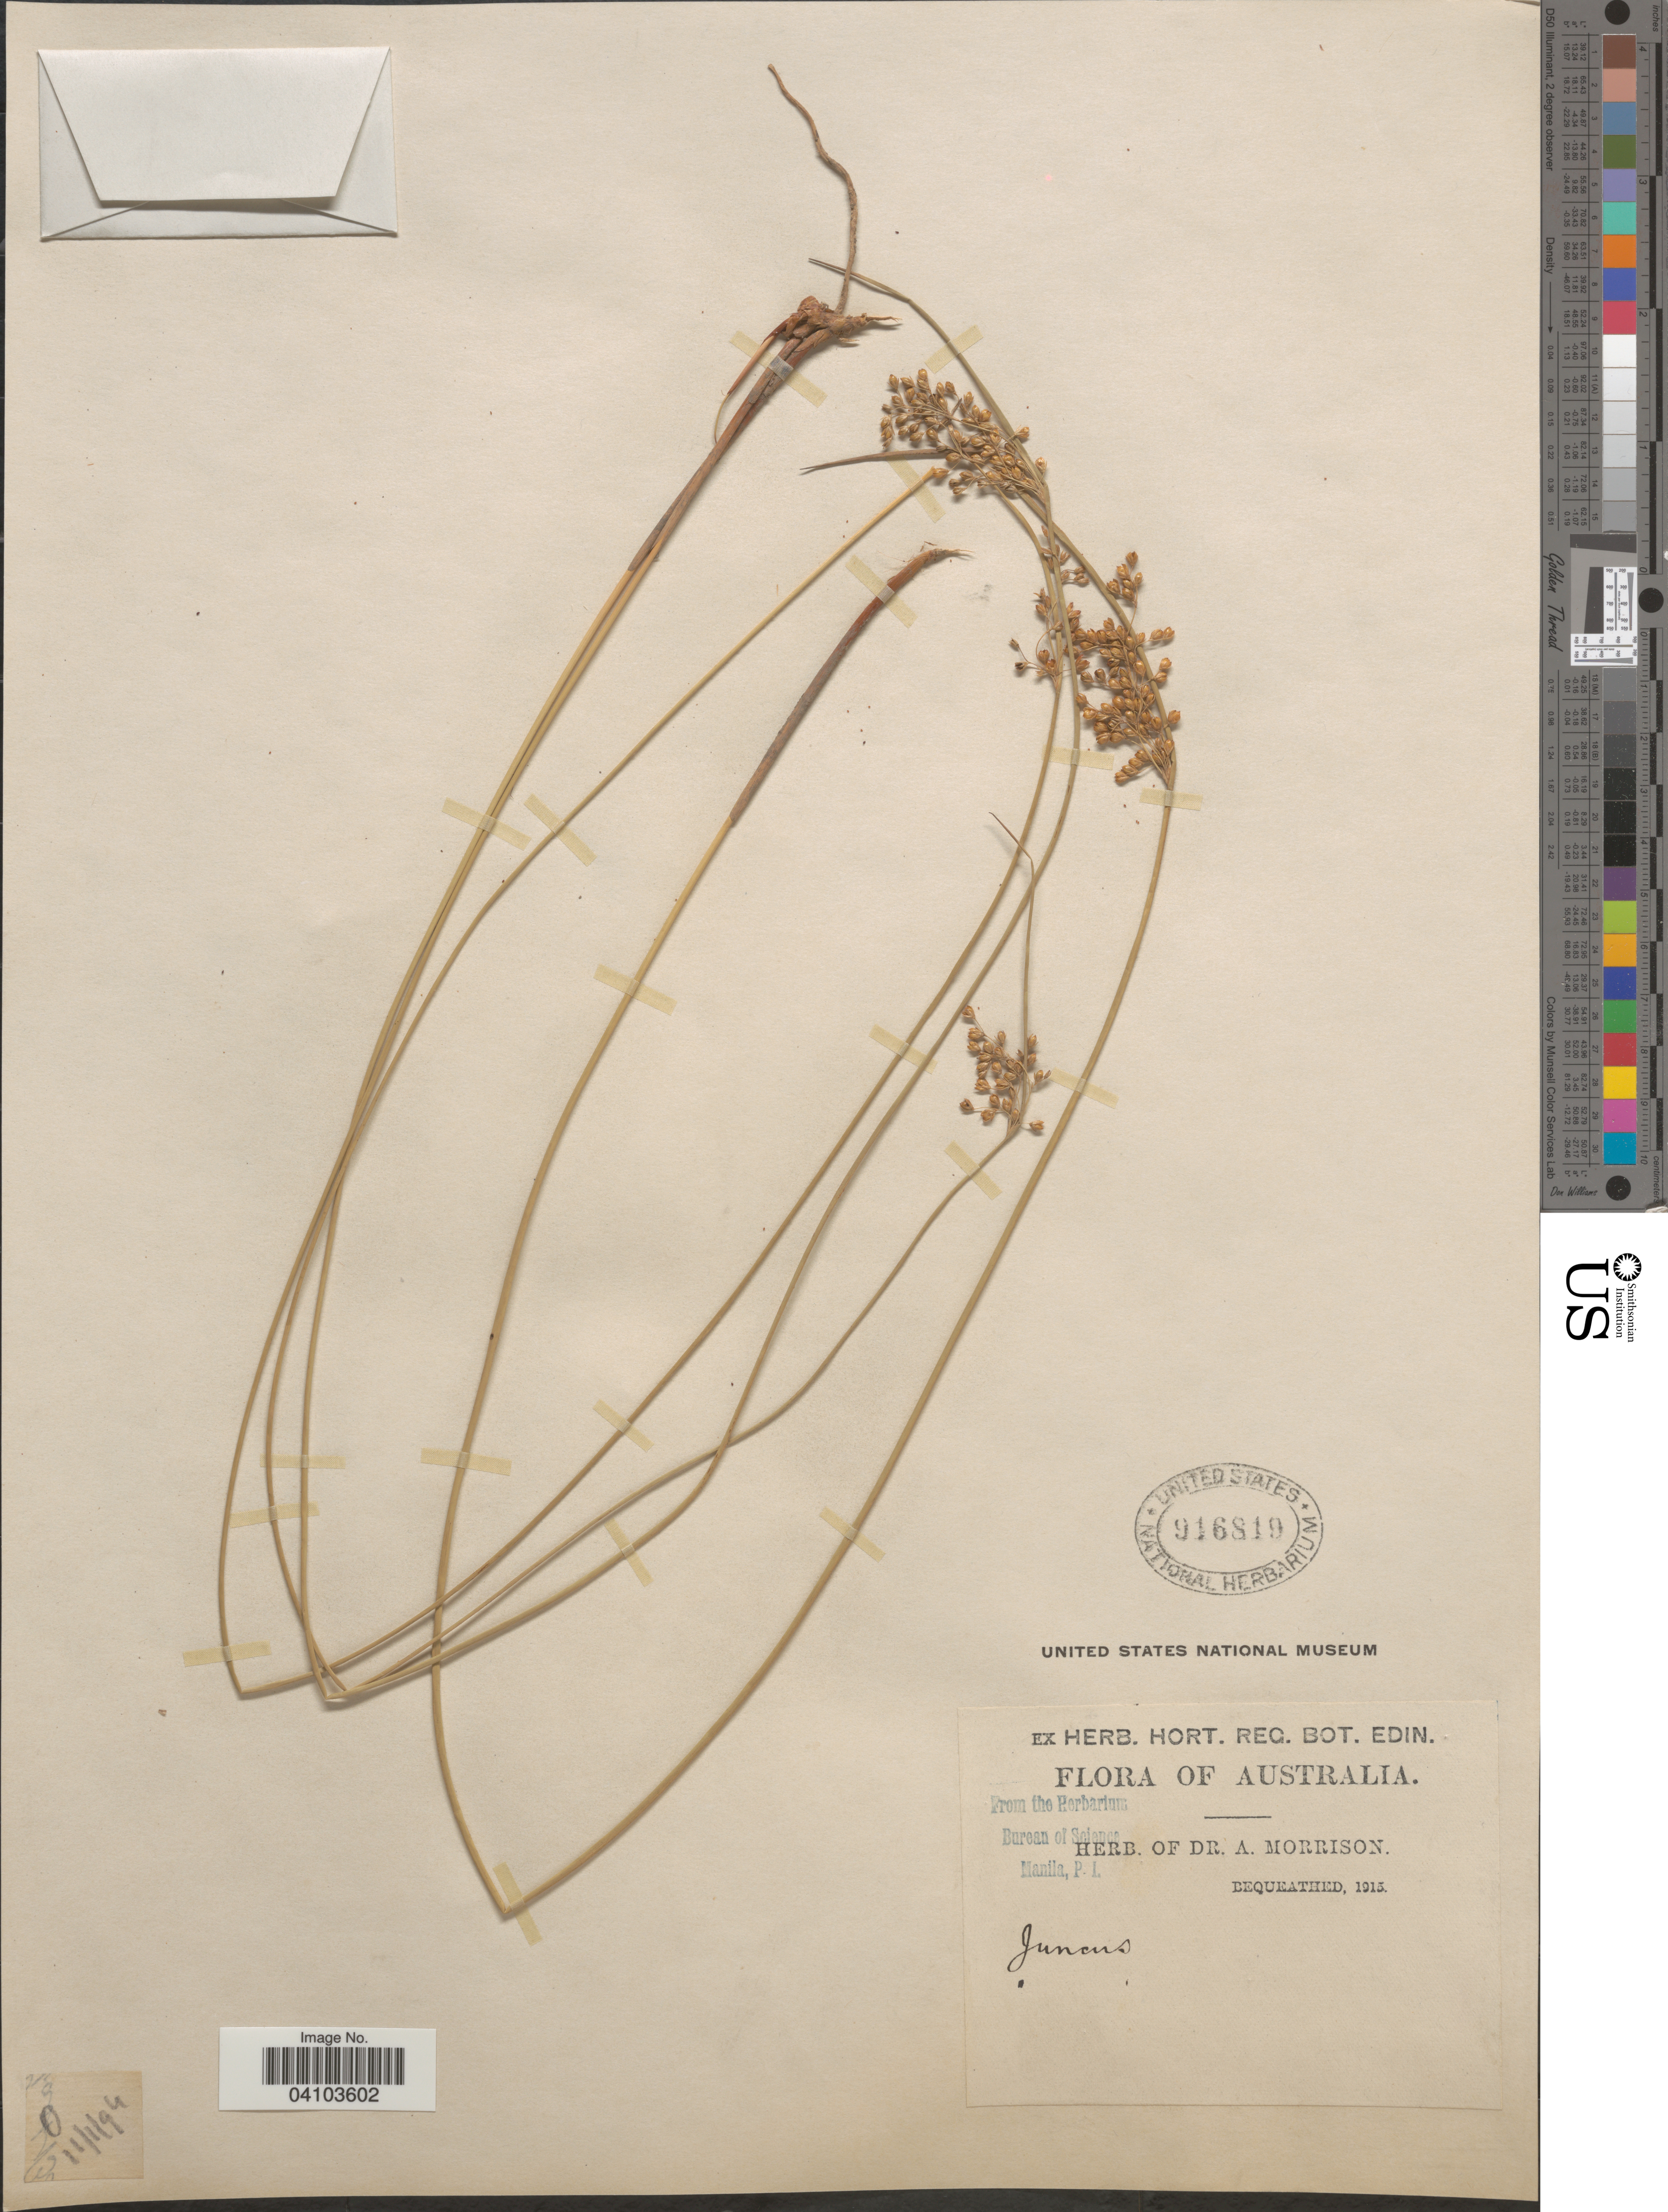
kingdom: Plantae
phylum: Tracheophyta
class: Liliopsida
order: Poales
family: Juncaceae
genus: Juncus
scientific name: Juncus sp.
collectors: ex herb. Dr. A. Morrison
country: Australia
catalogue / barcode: US 916819